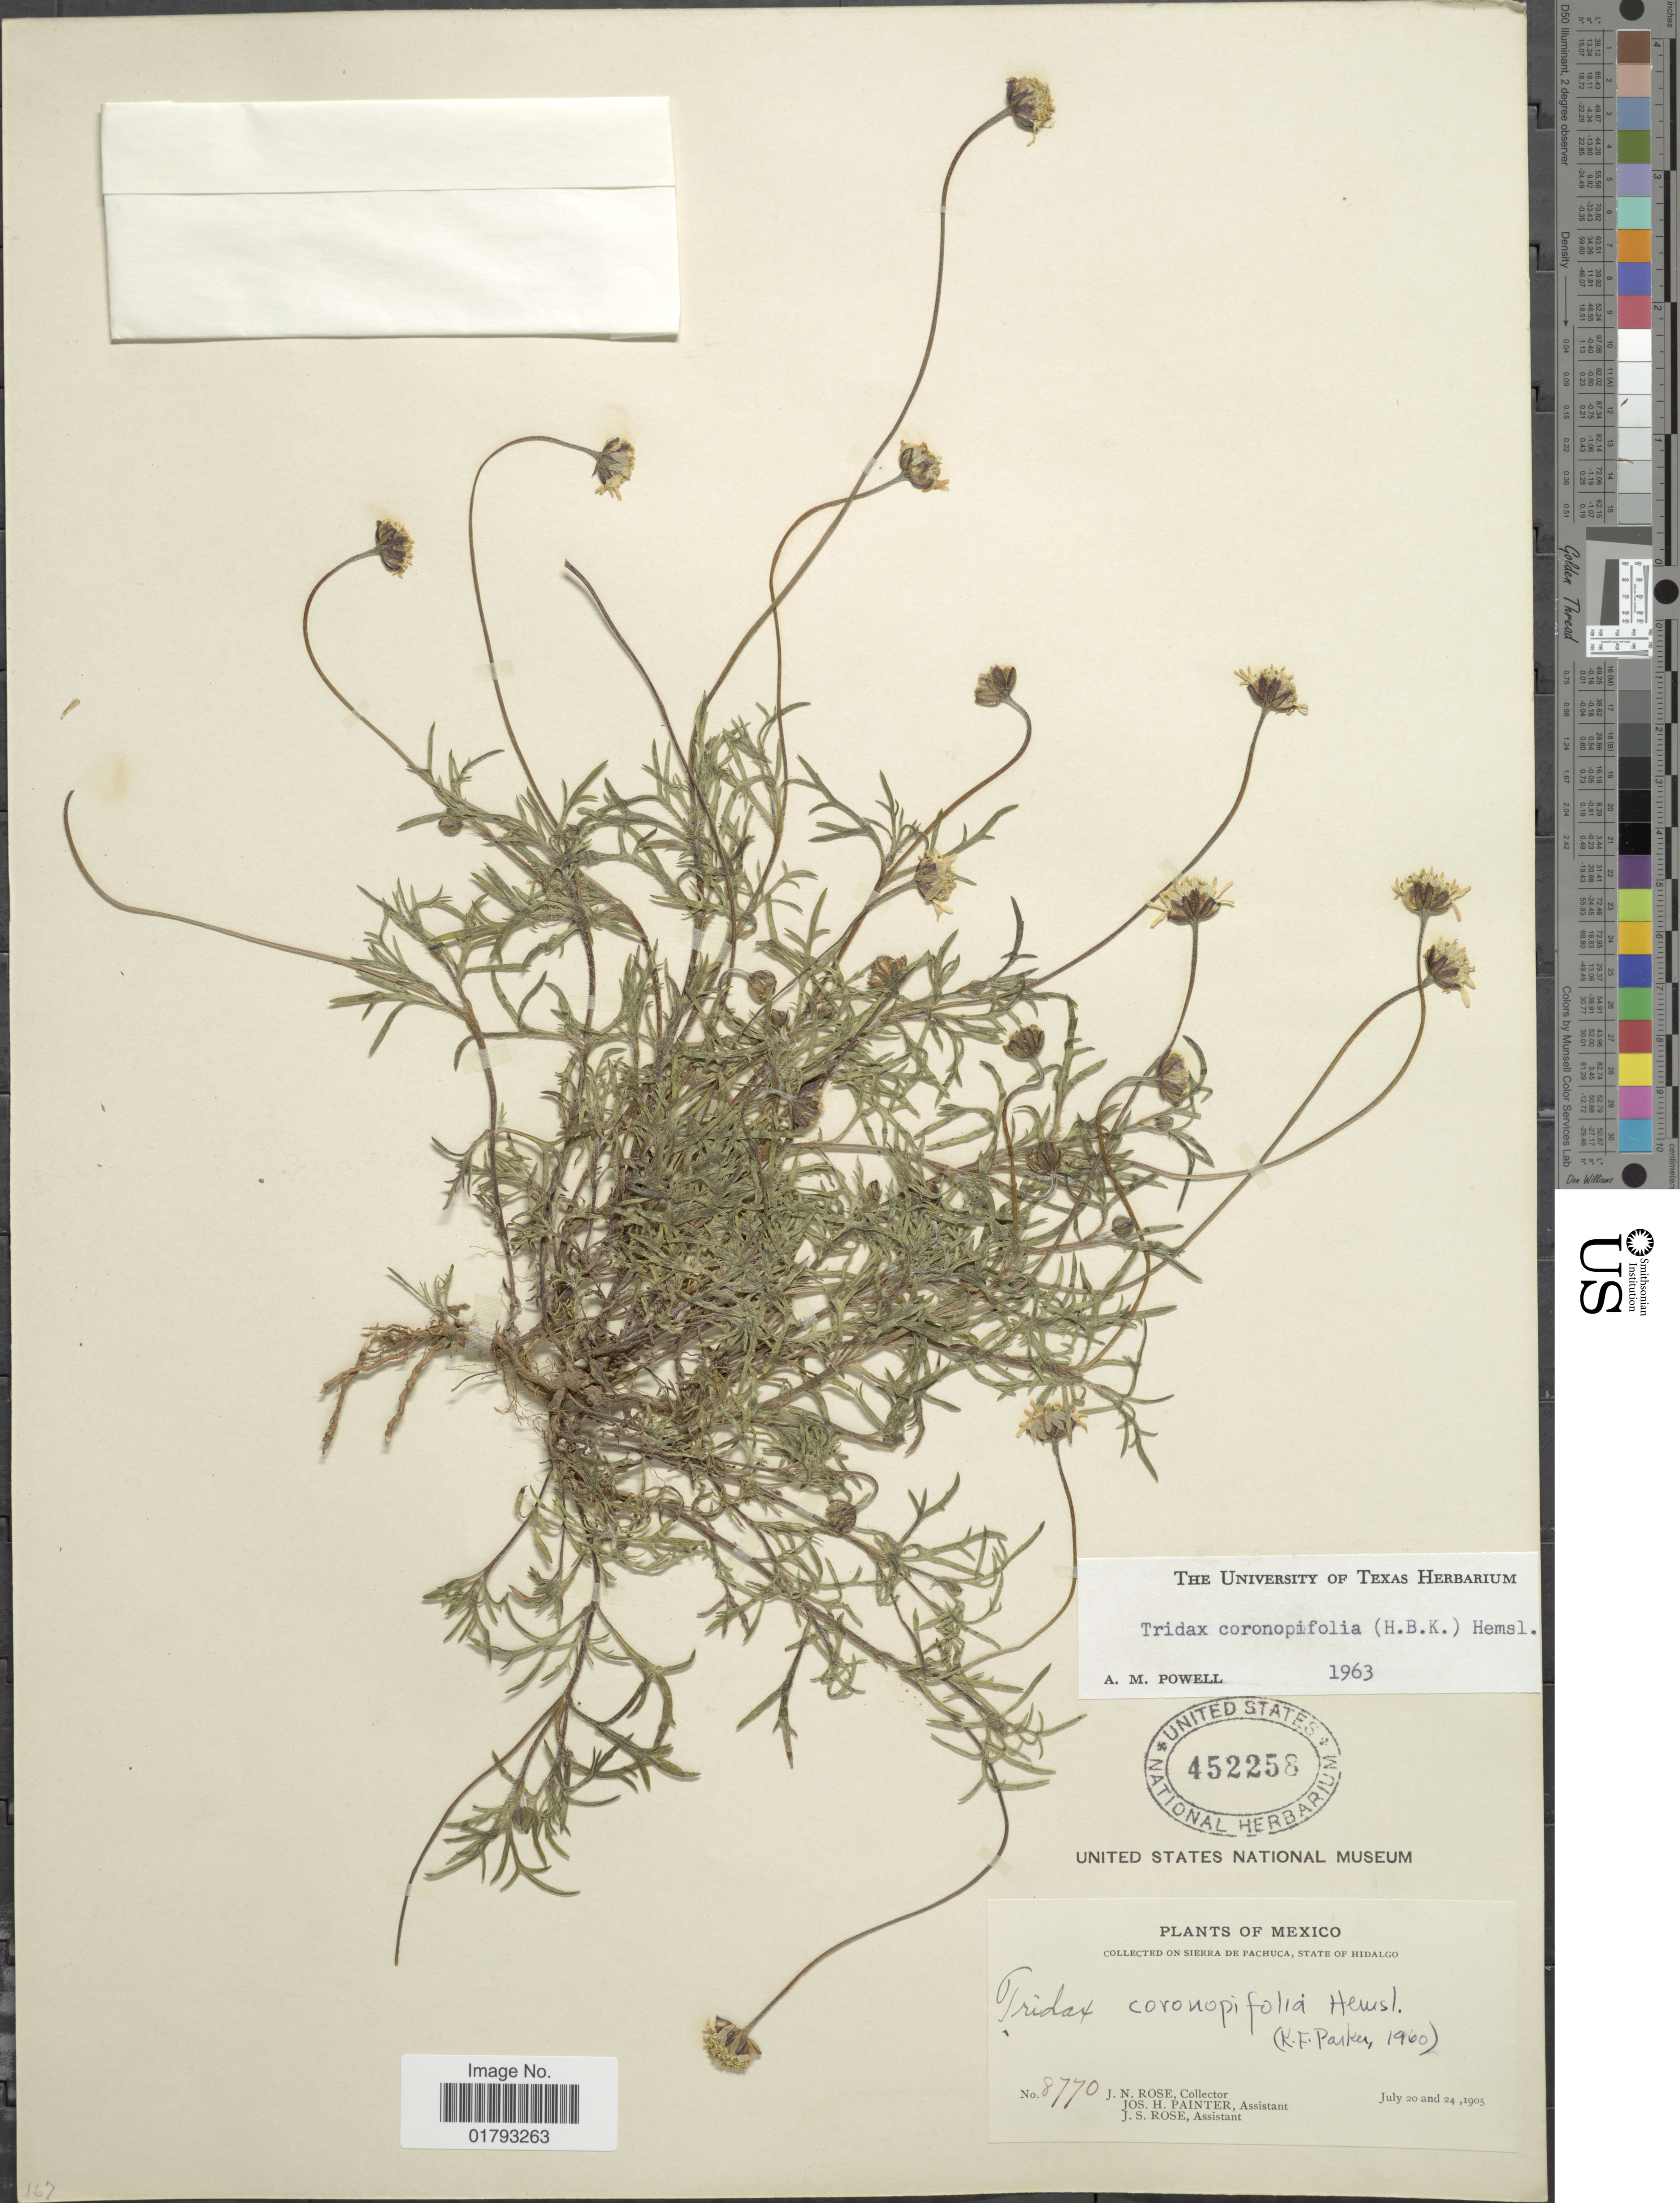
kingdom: Plantae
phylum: Tracheophyta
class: Magnoliopsida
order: Asterales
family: Asteraceae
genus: Tridax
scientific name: Tridax coronopifolia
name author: (Kunth) Hemsl.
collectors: J. N. Rose, J. H. Painter & J. S. Rose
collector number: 8770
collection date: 1905-07-20/1905-07-24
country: Mexico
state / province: Hidalgo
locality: Sierra de Pachuca, State of Hidalgo.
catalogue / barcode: US 452258